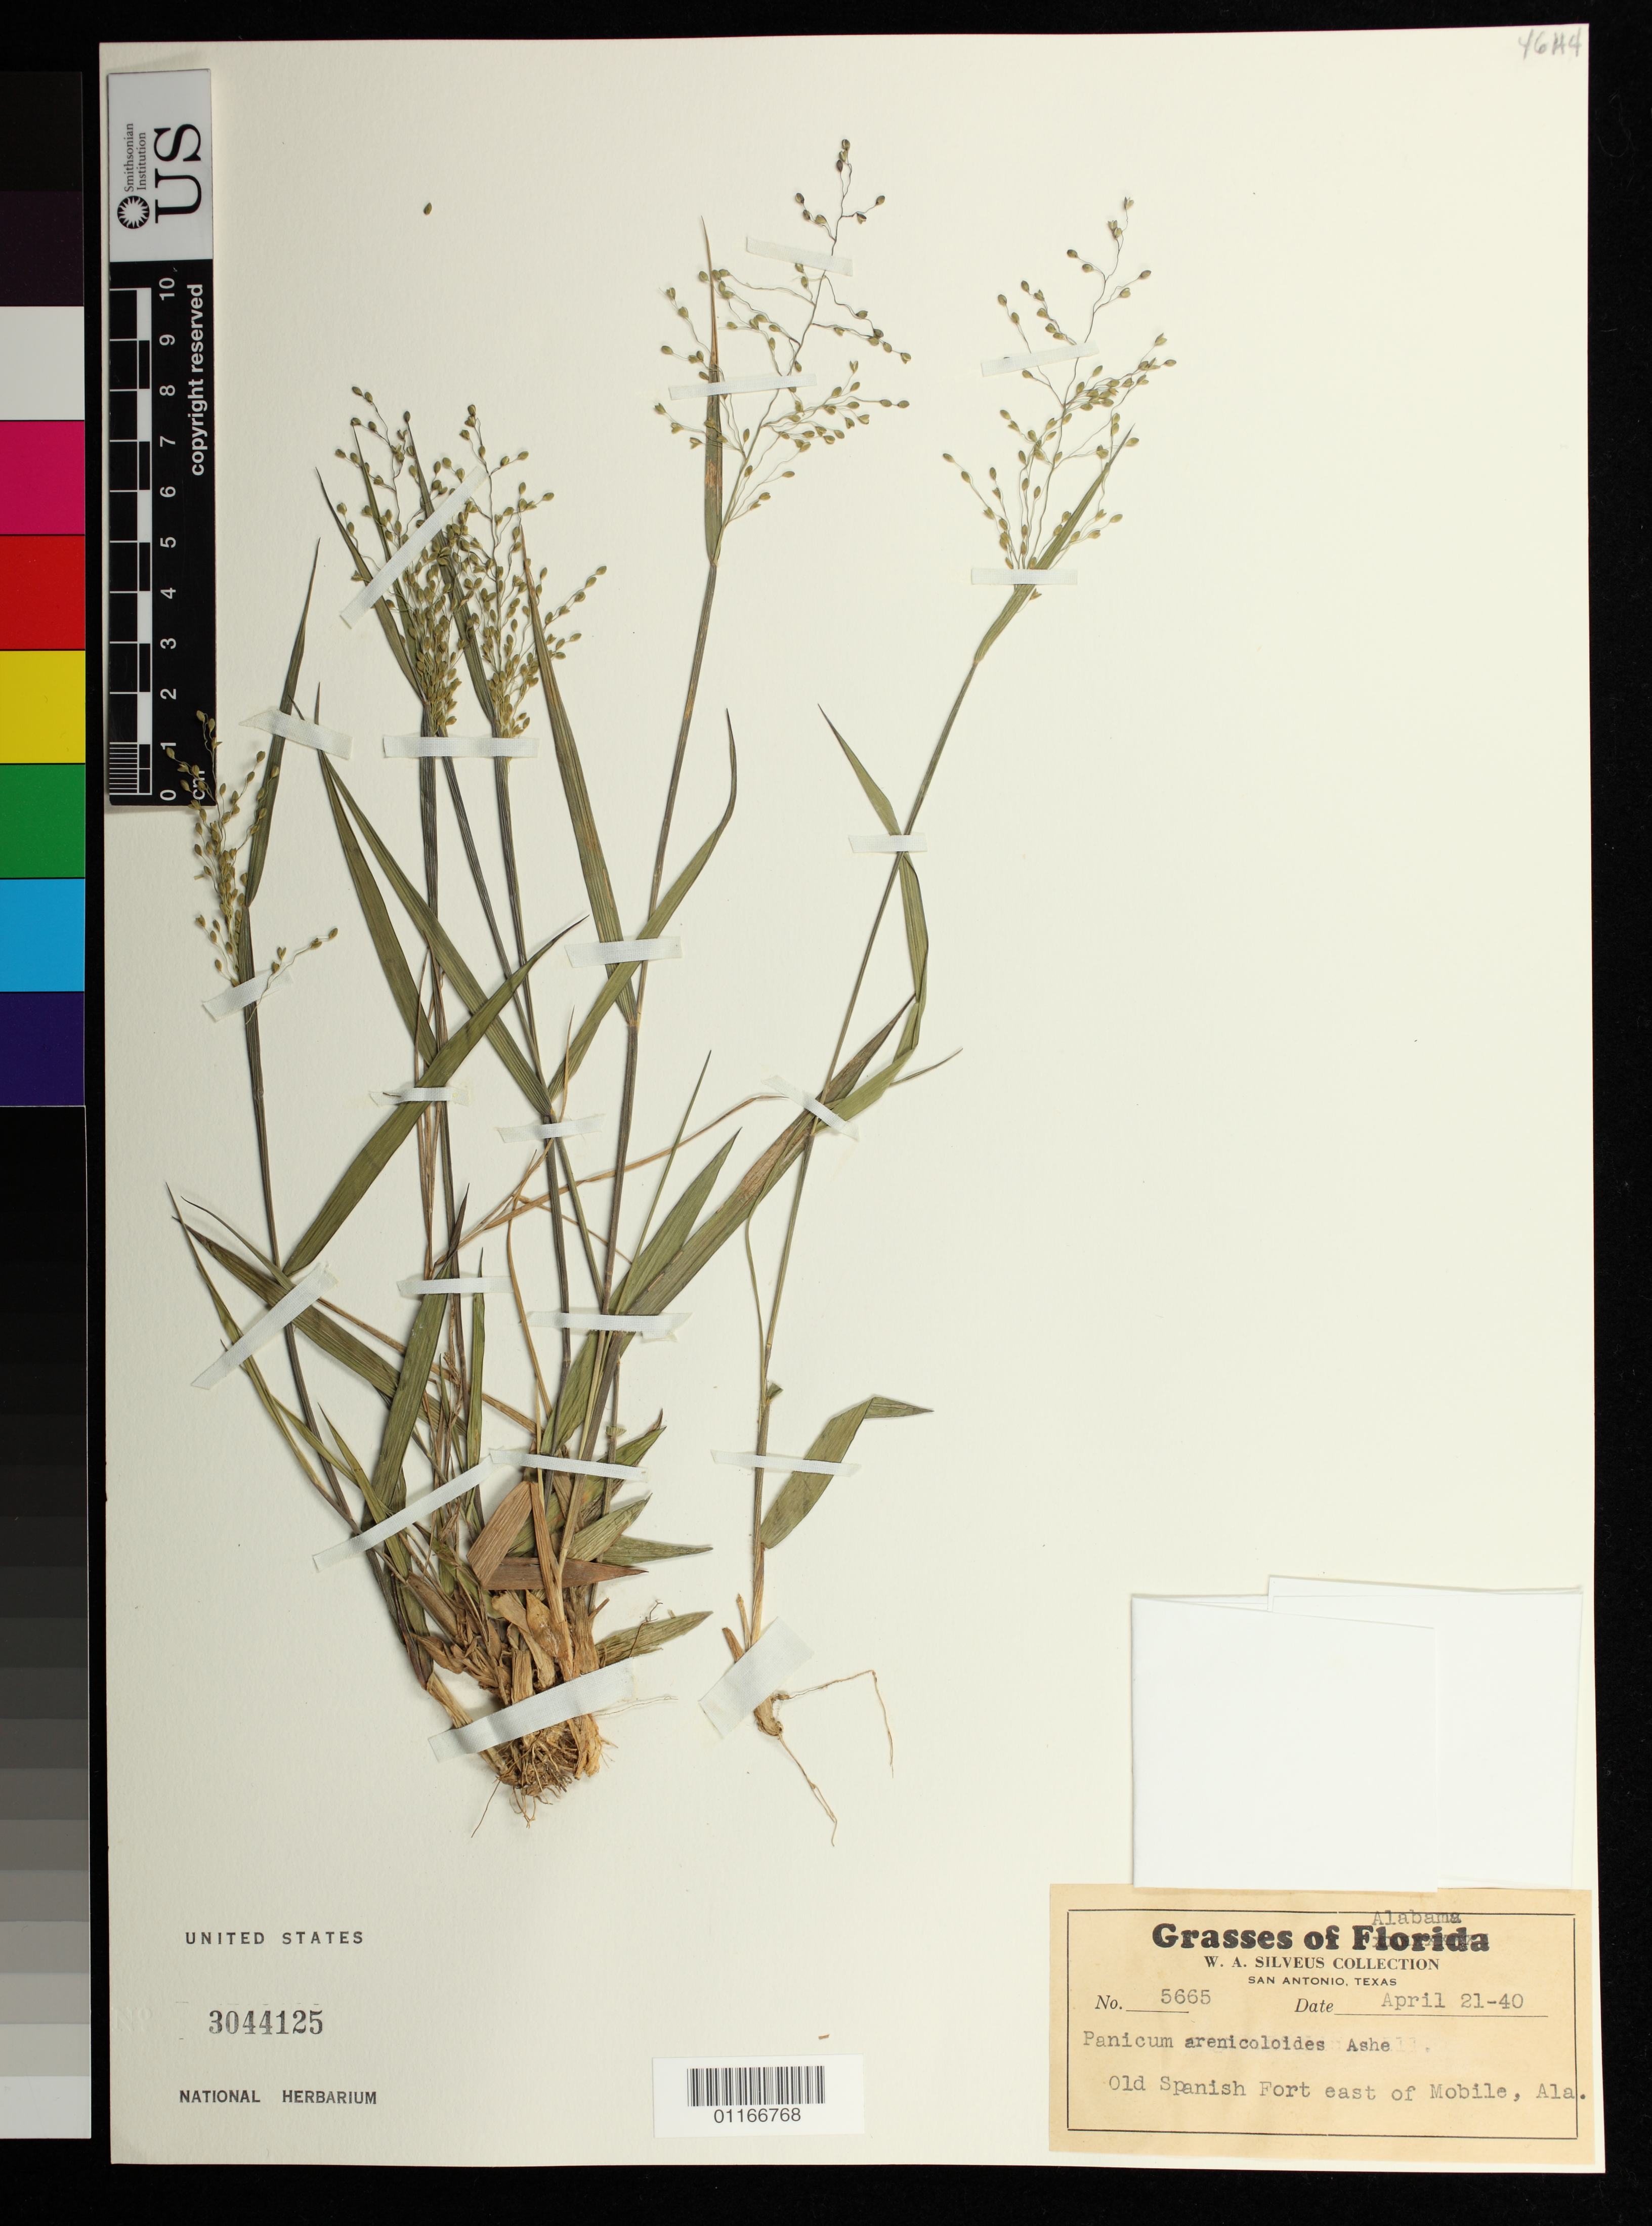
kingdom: Plantae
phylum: Tracheophyta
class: Liliopsida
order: Poales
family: Poaceae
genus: Panicum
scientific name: Panicum arenicoloides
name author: Ashe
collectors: W. Silveus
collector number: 5665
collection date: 1940-04-21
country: United States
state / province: Alabama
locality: Old Spanish Fort east of Mobile Alabama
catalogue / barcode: US 3044125